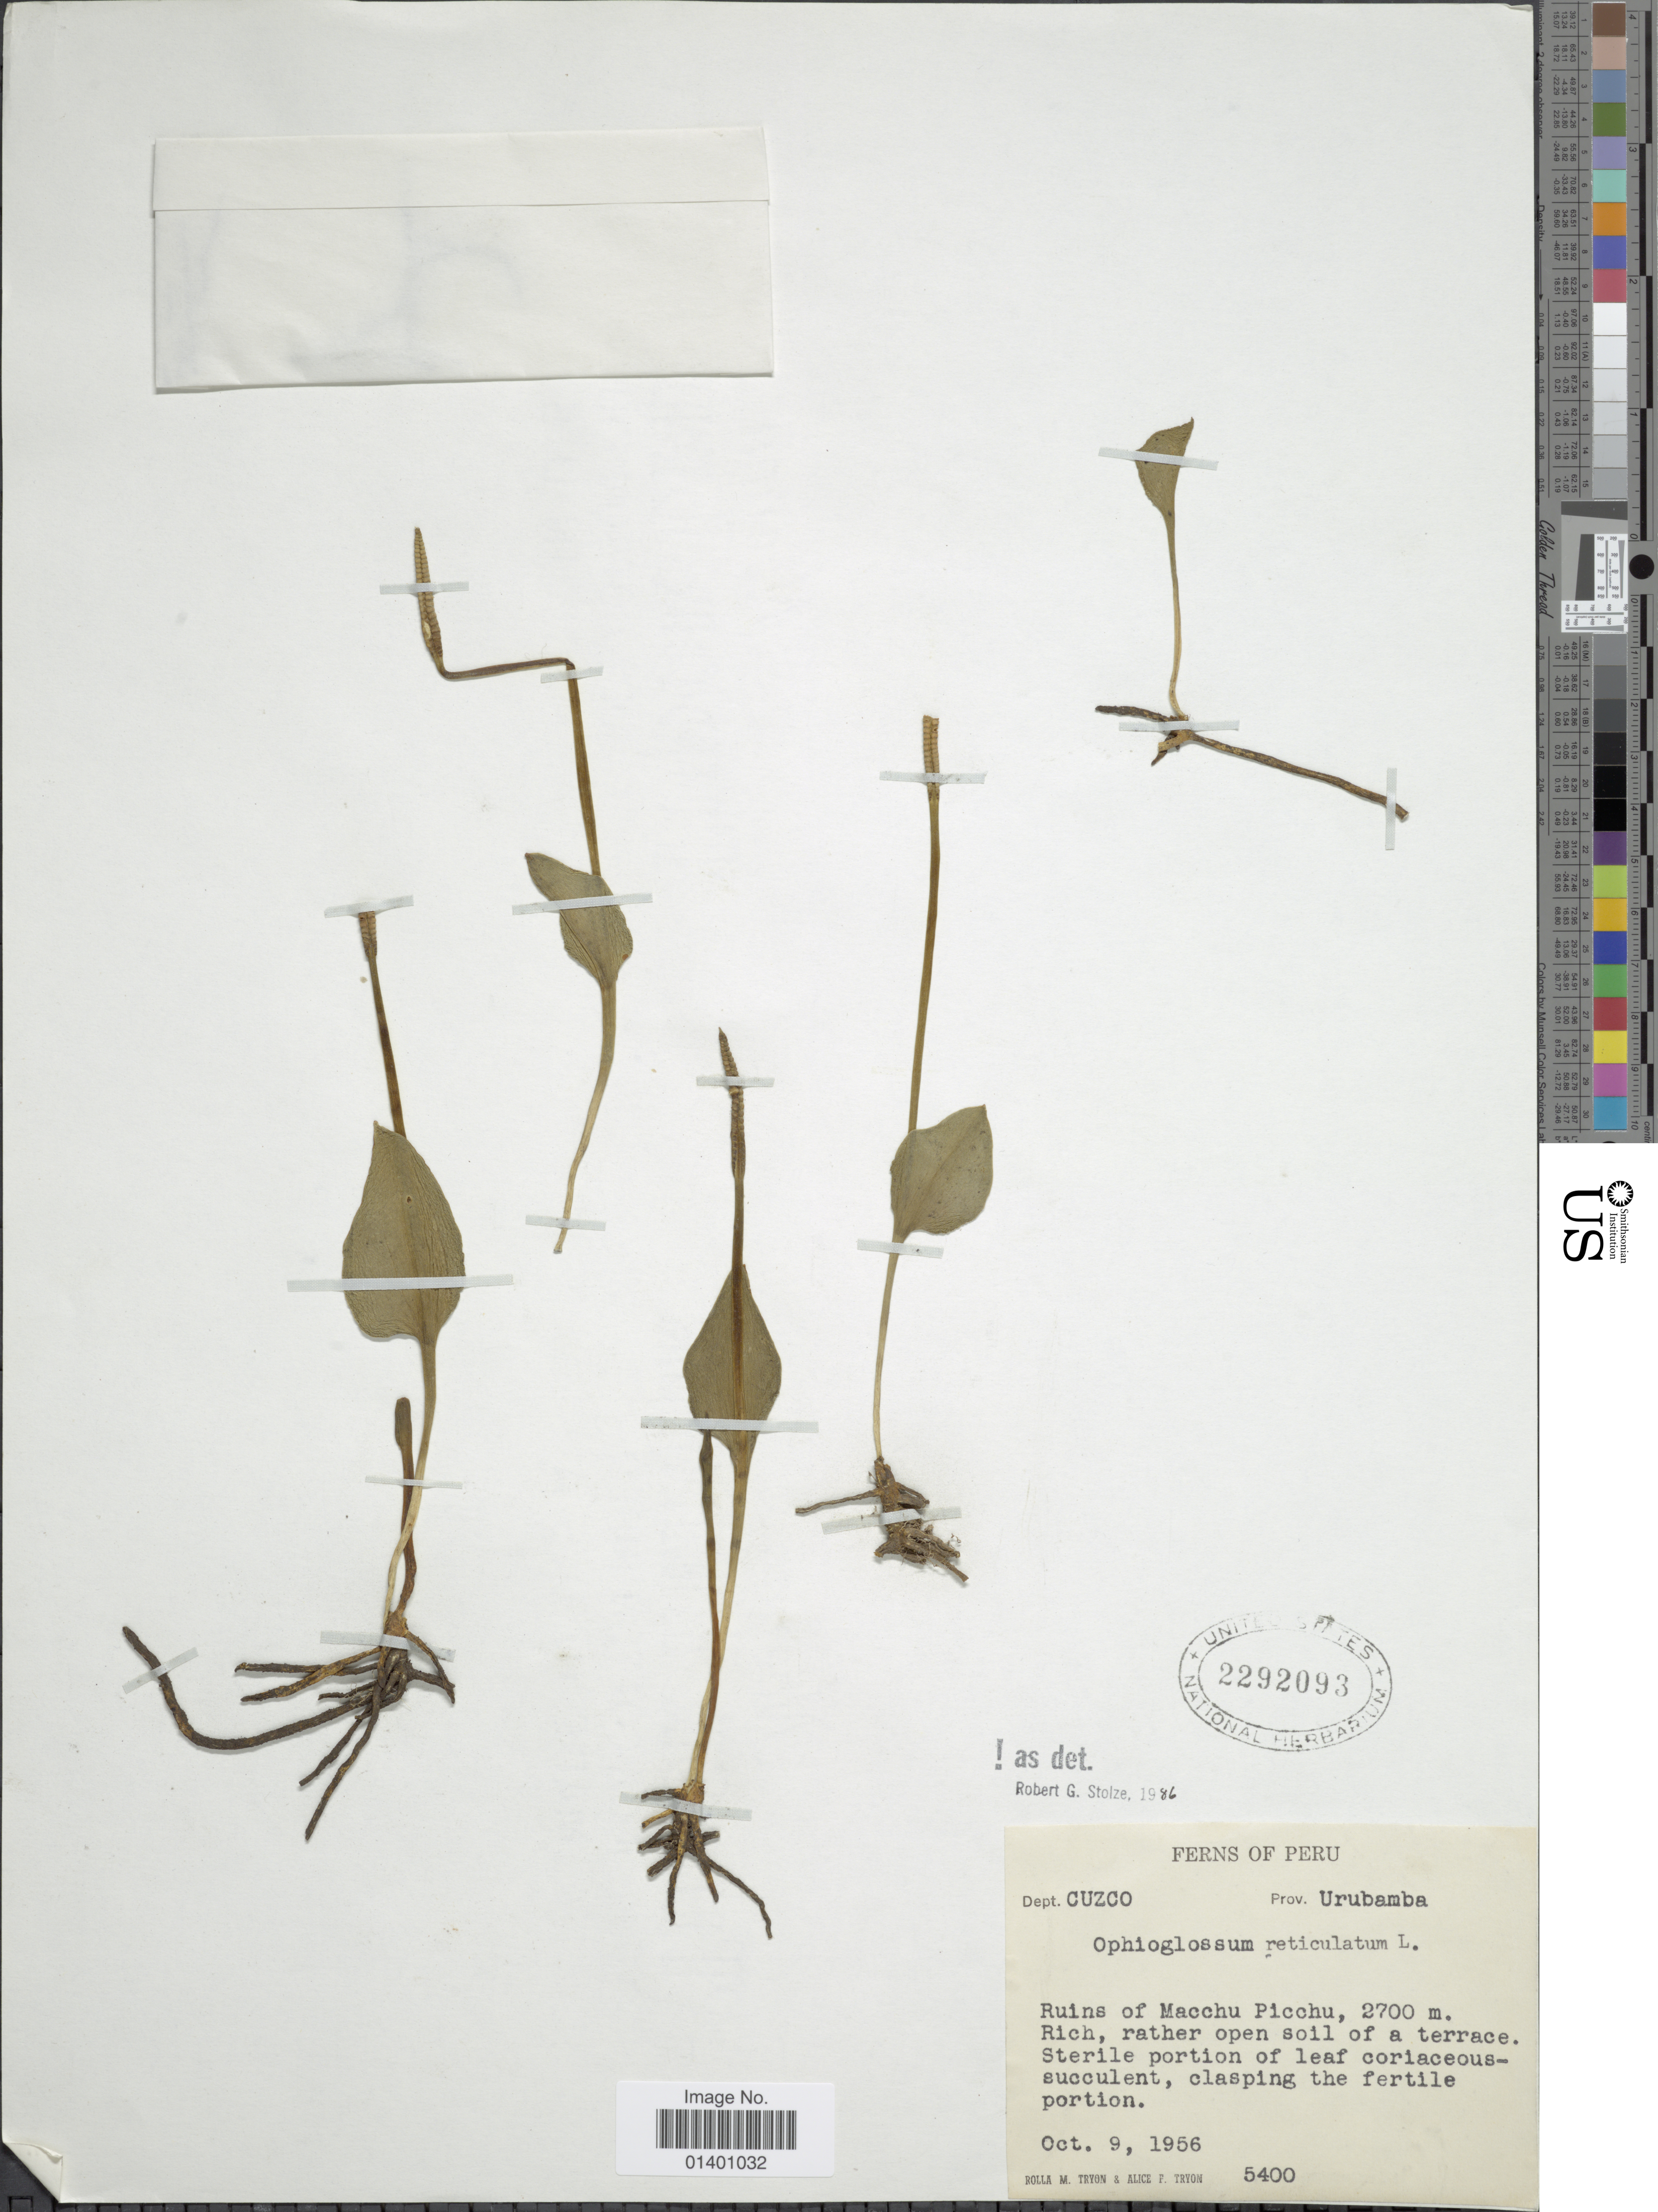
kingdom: Plantae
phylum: Tracheophyta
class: Polypodiopsida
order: Ophioglossales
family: Ophioglossaceae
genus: Ophioglossum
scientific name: Ophioglossum reticulatum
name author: L.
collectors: R. M. Tryon & A. F. Tryon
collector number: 5400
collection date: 1956-10-09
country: Peru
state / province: Cusco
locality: Prov. Urubamba, Ruins of Machu Picchu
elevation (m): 2700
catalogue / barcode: US 2292093